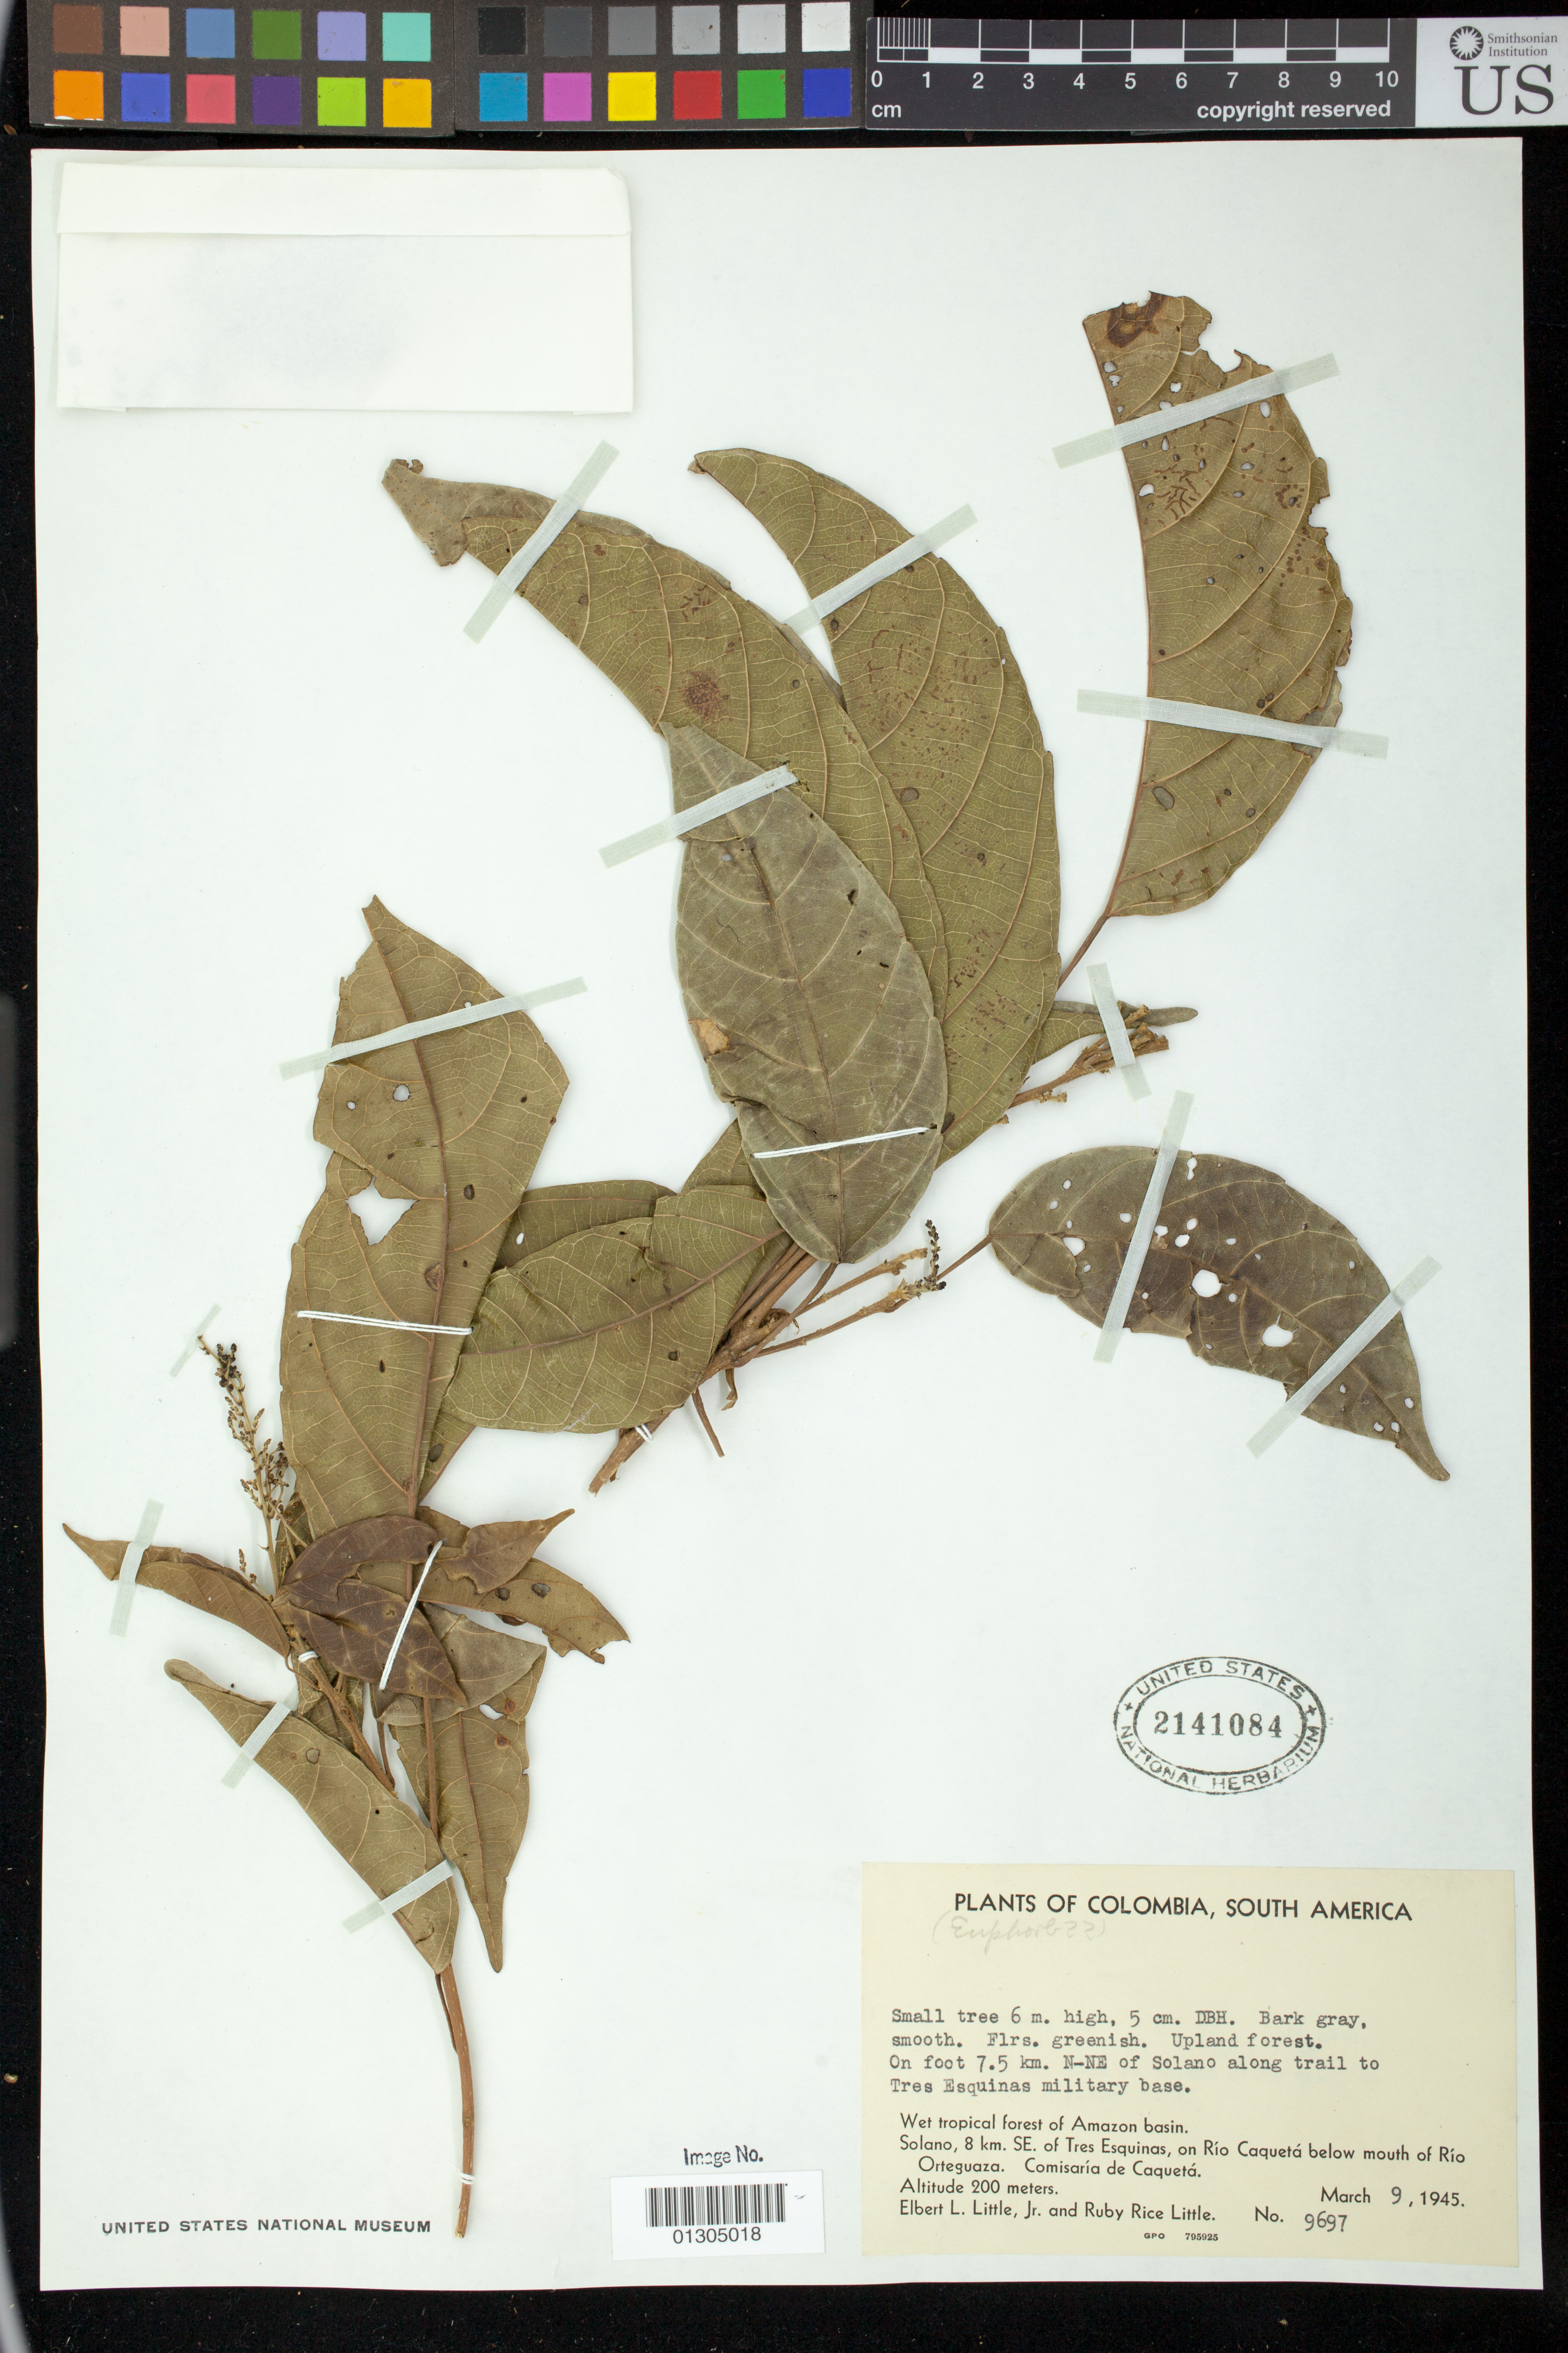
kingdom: Plantae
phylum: Tracheophyta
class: Magnoliopsida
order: Malpighiales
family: Euphorbiaceae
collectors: E. L. Little & R. R. Little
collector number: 9697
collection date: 1945-03-09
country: Colombia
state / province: Caquetá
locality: On foot 7.5 km. N-NE of Solano along trail to Tres Esquinas military base.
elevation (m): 200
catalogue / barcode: US 2141084